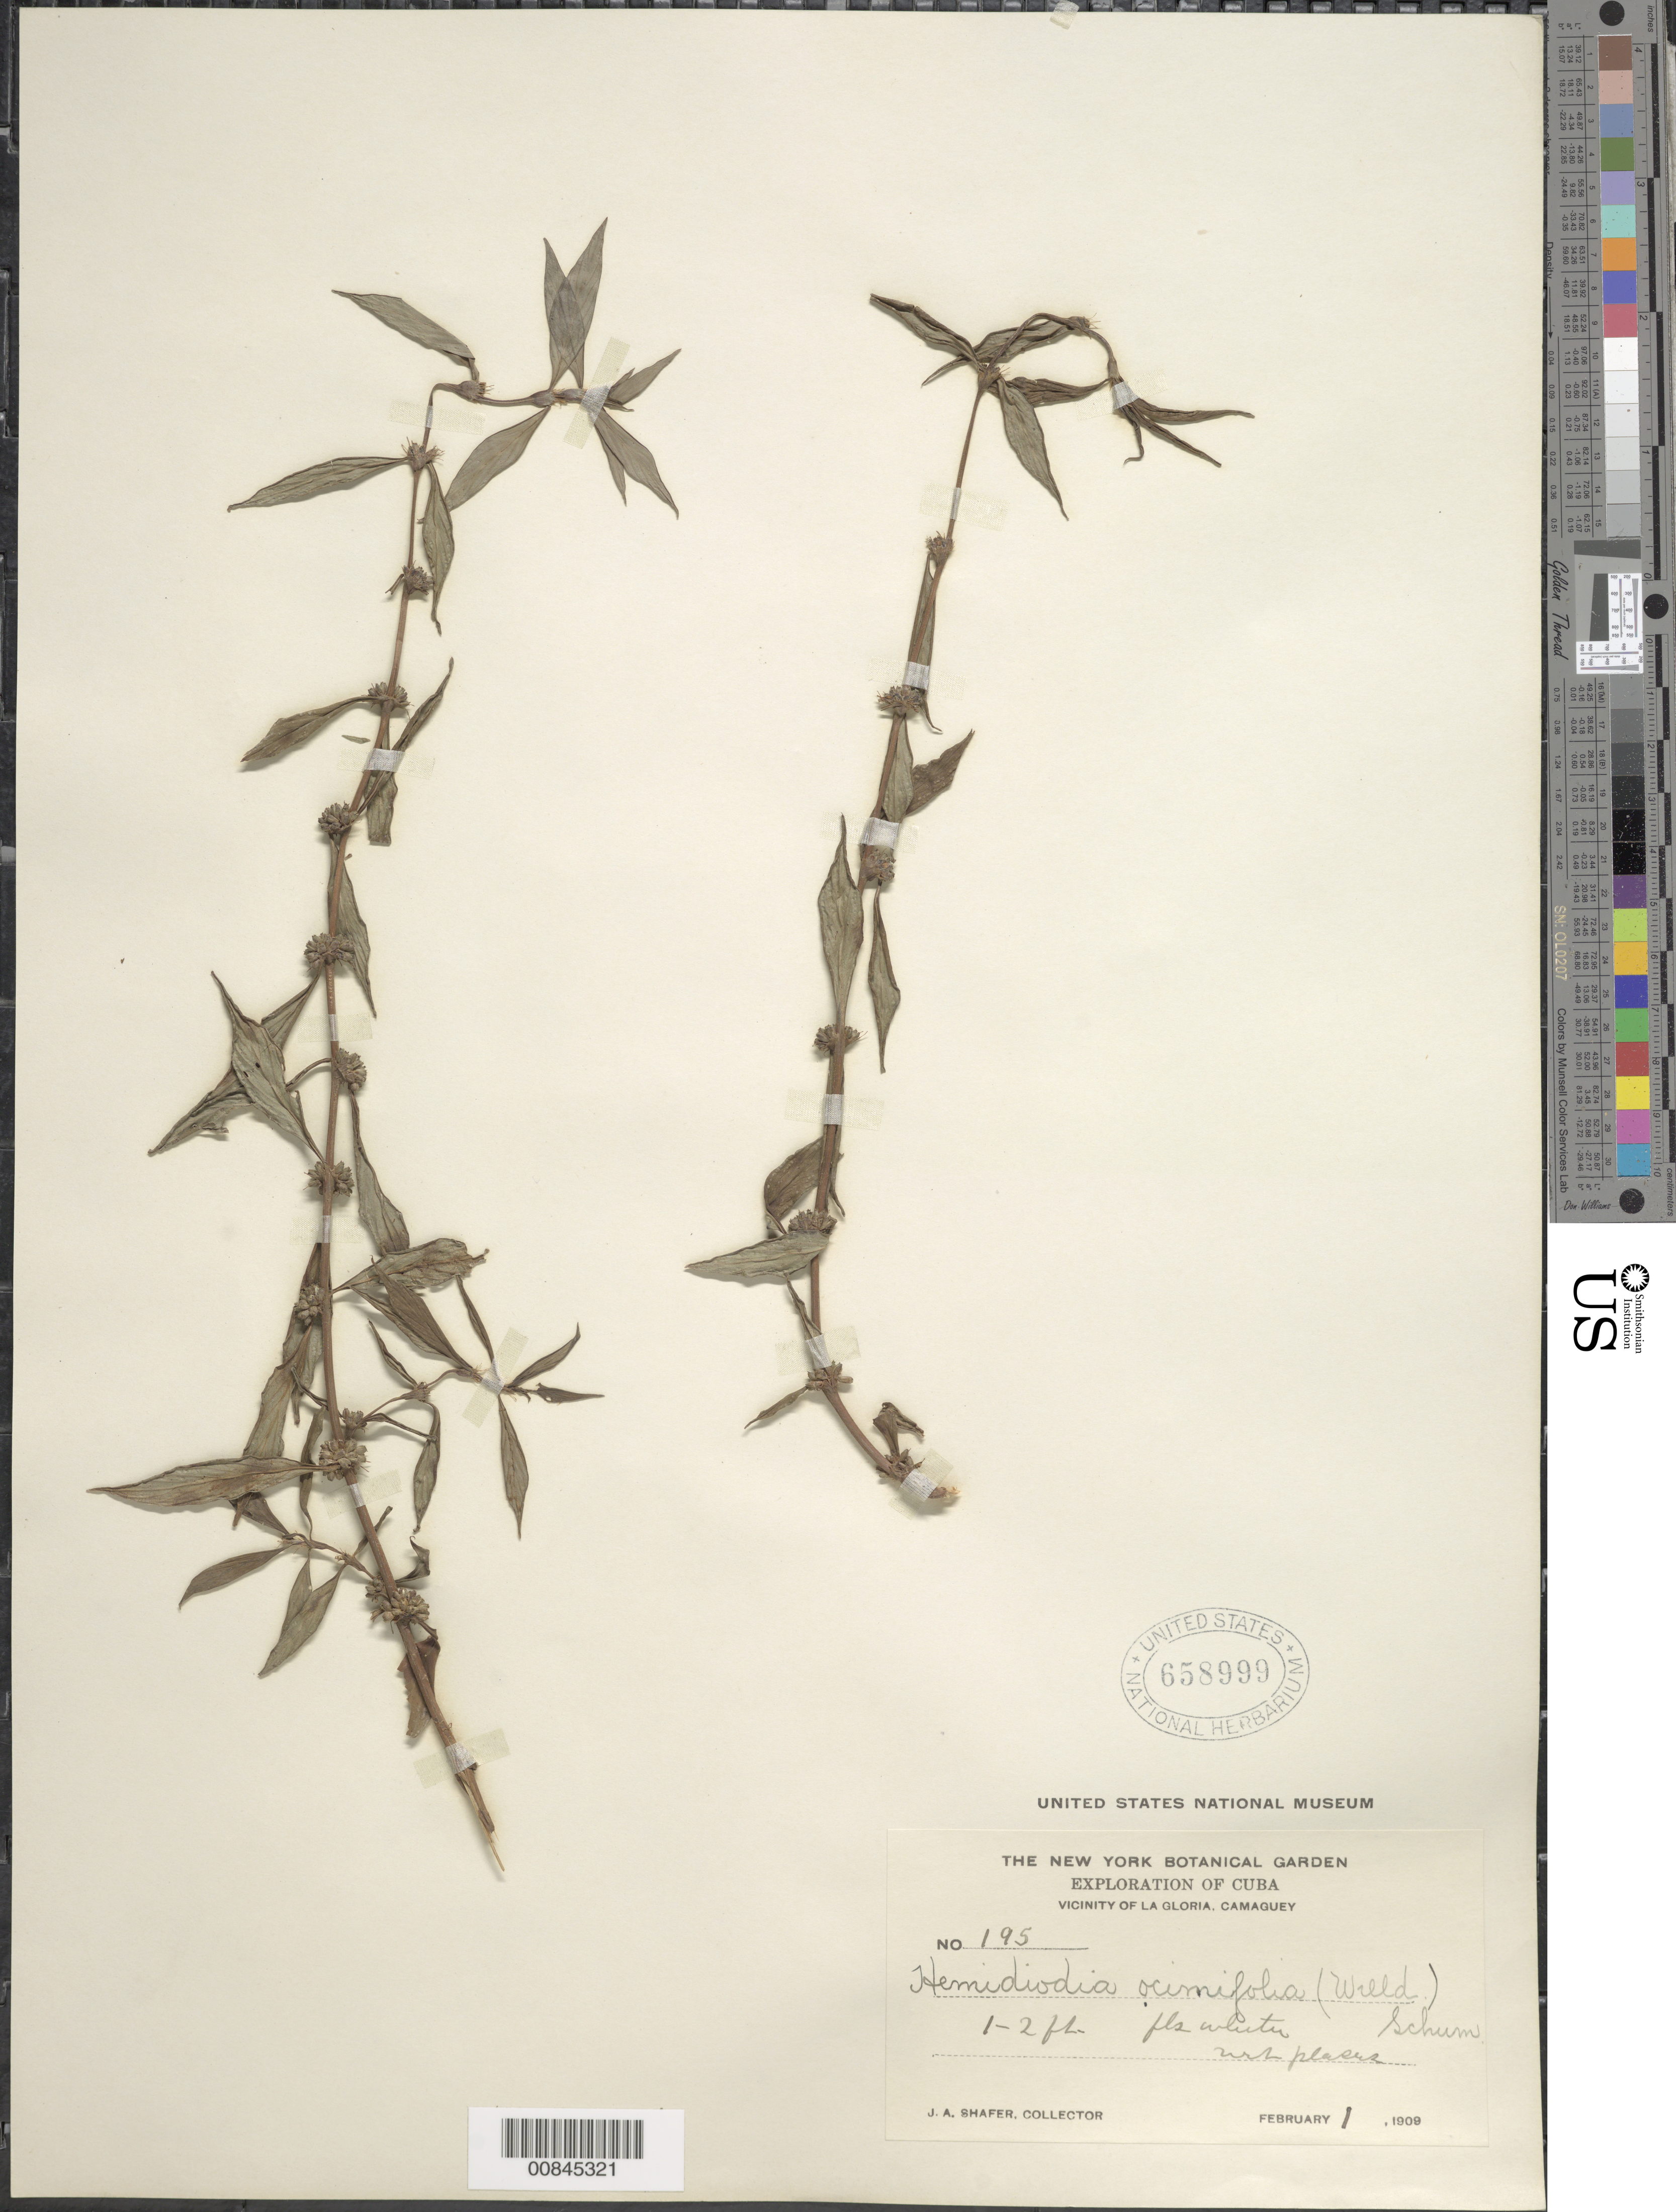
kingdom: Plantae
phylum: Tracheophyta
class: Magnoliopsida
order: Gentianales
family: Rubiaceae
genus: Spermacoce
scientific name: Spermacoce ocymifolia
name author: Willd. ex Roem. & Schult.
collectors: J. A. Shafer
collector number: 195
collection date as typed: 01 Feb 1909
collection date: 1909-02-01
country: Cuba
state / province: Camaguey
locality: Vicinity of La Gloria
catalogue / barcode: US 658999